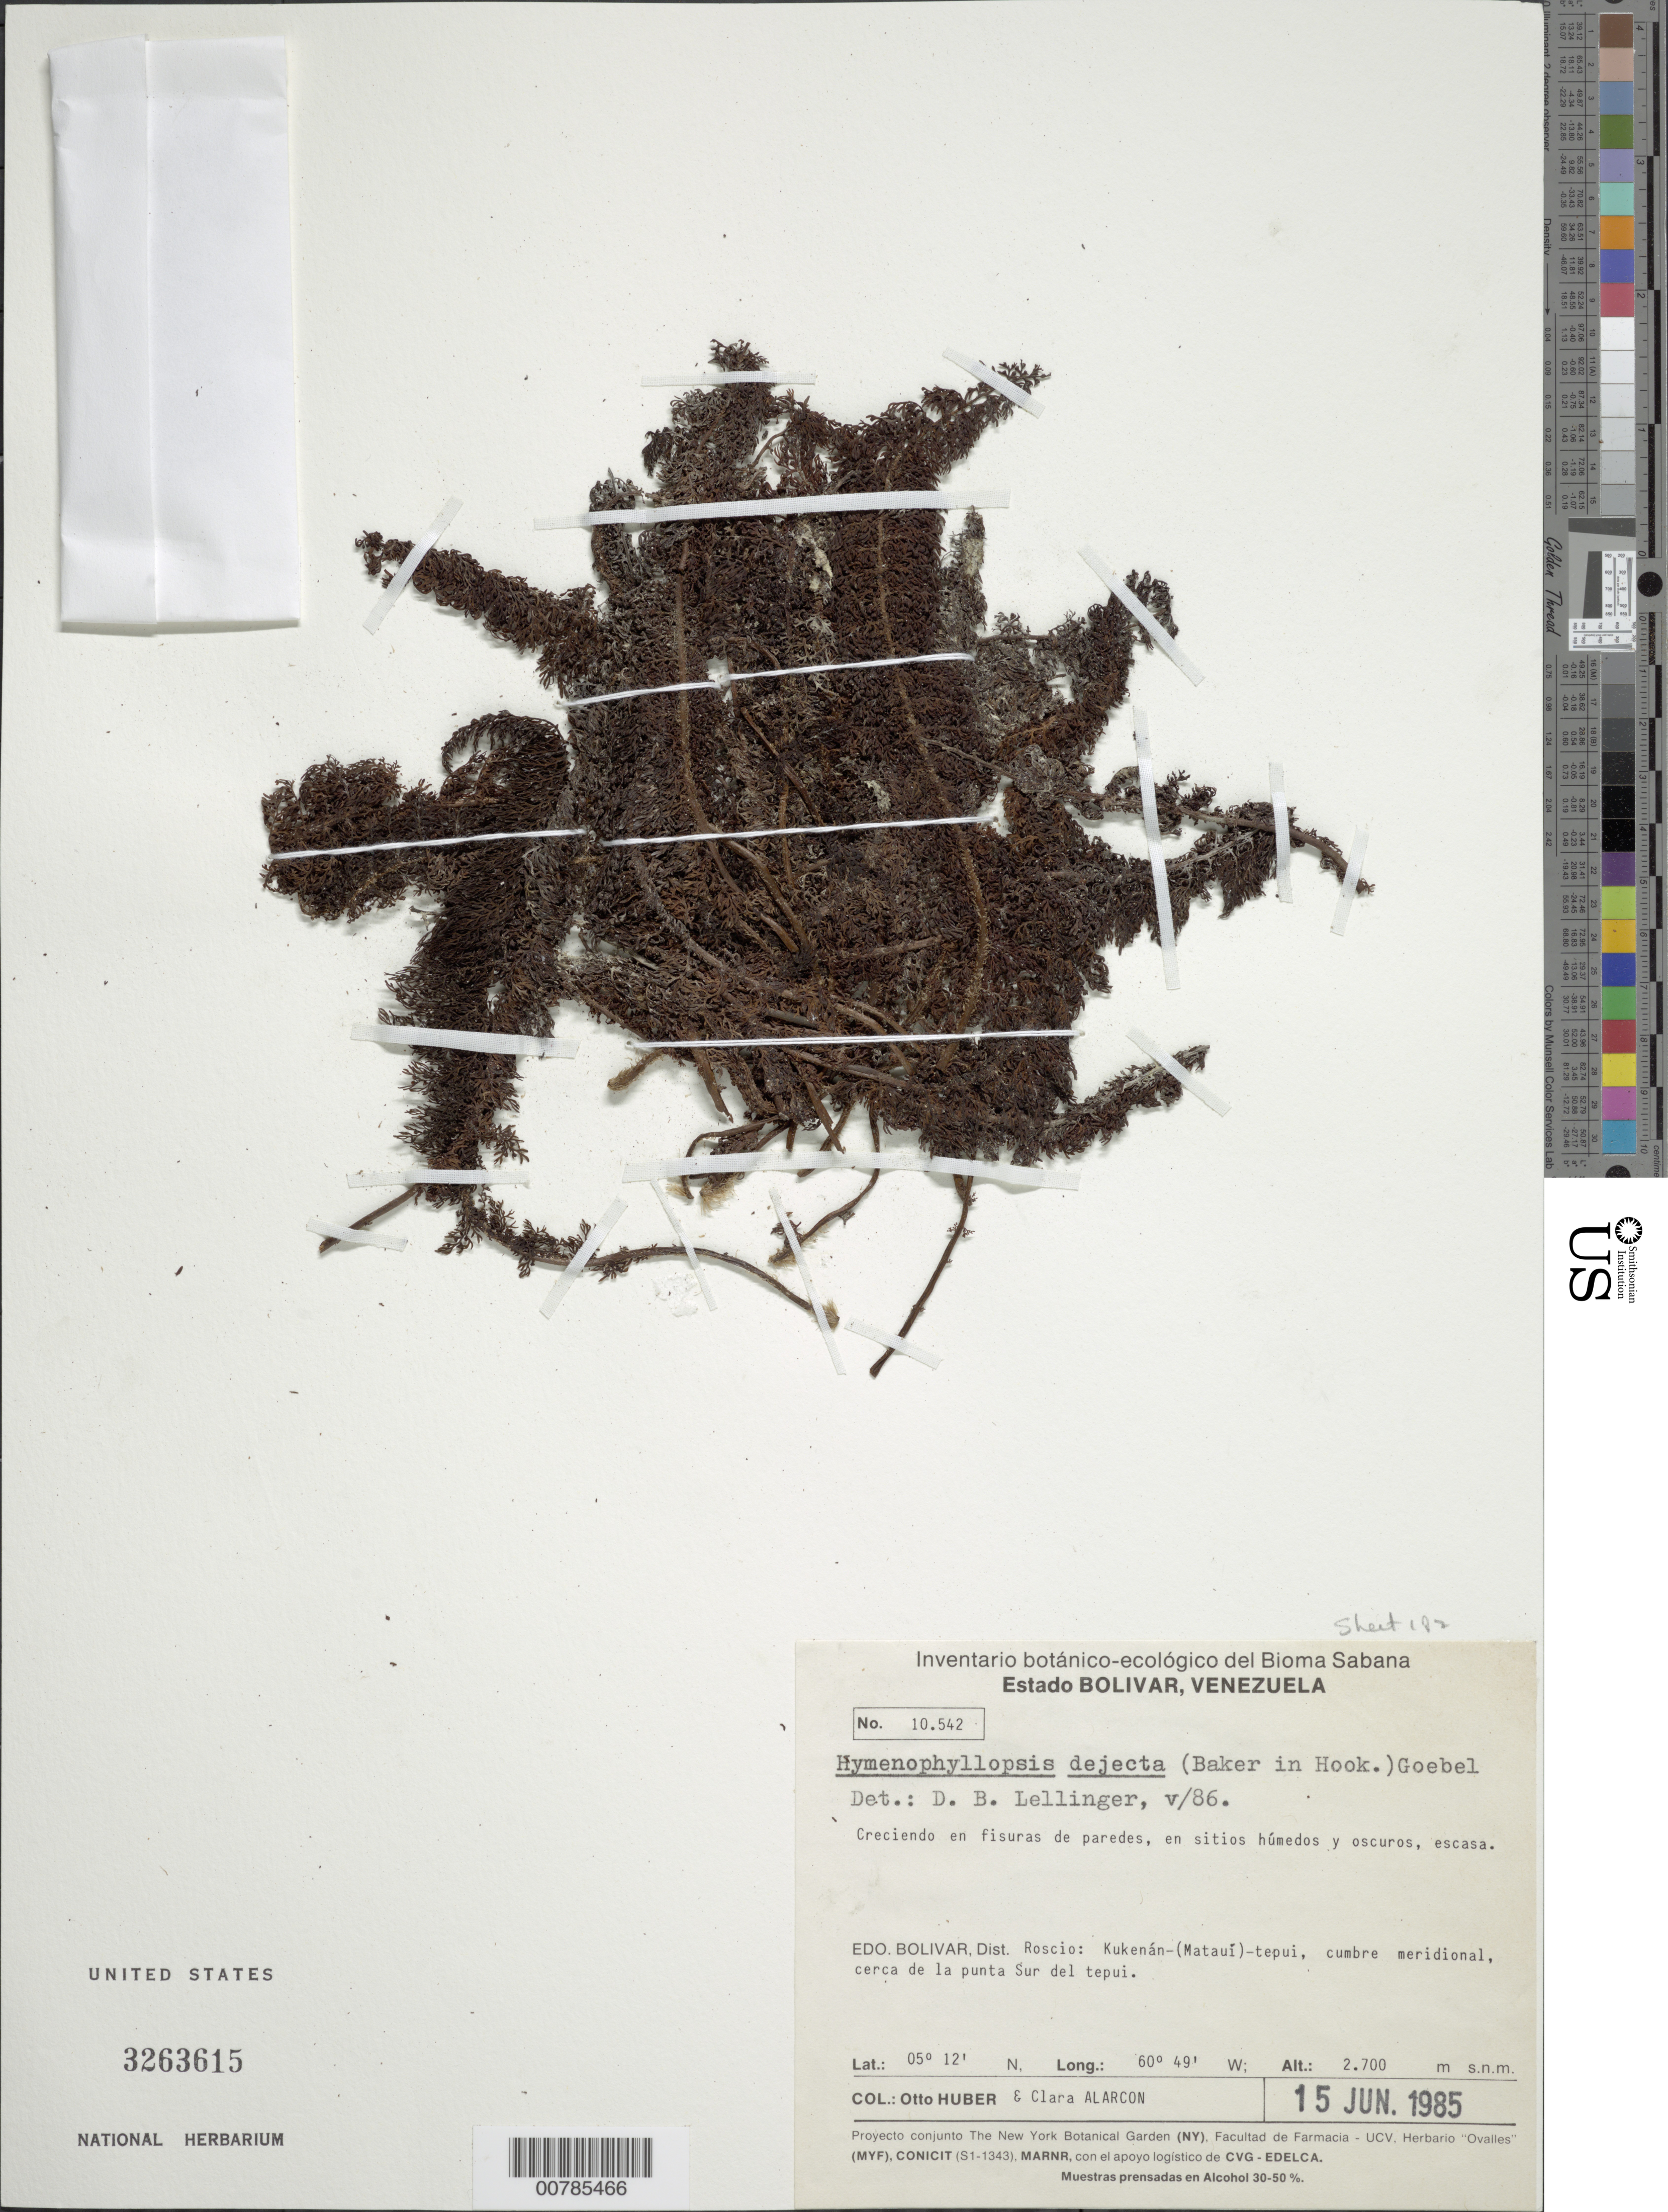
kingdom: Plantae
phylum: Tracheophyta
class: Polypodiopsida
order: Cyatheales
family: Cyatheaceae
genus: Cyathea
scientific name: Cyathea dejecta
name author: (Baker) Christenh.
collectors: O. Huber & C. Alarcon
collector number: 10542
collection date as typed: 15-Jun-85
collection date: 1985-06-15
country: Venezuela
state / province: Bolívar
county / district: Roscio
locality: Kukenán-(Matauí)-tepuí, cumbe meridional, cerca del la punta Sur del tepuí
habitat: Fisuras en paredes, en sitios humedos y oscuros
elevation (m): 2700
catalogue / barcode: US 3263615